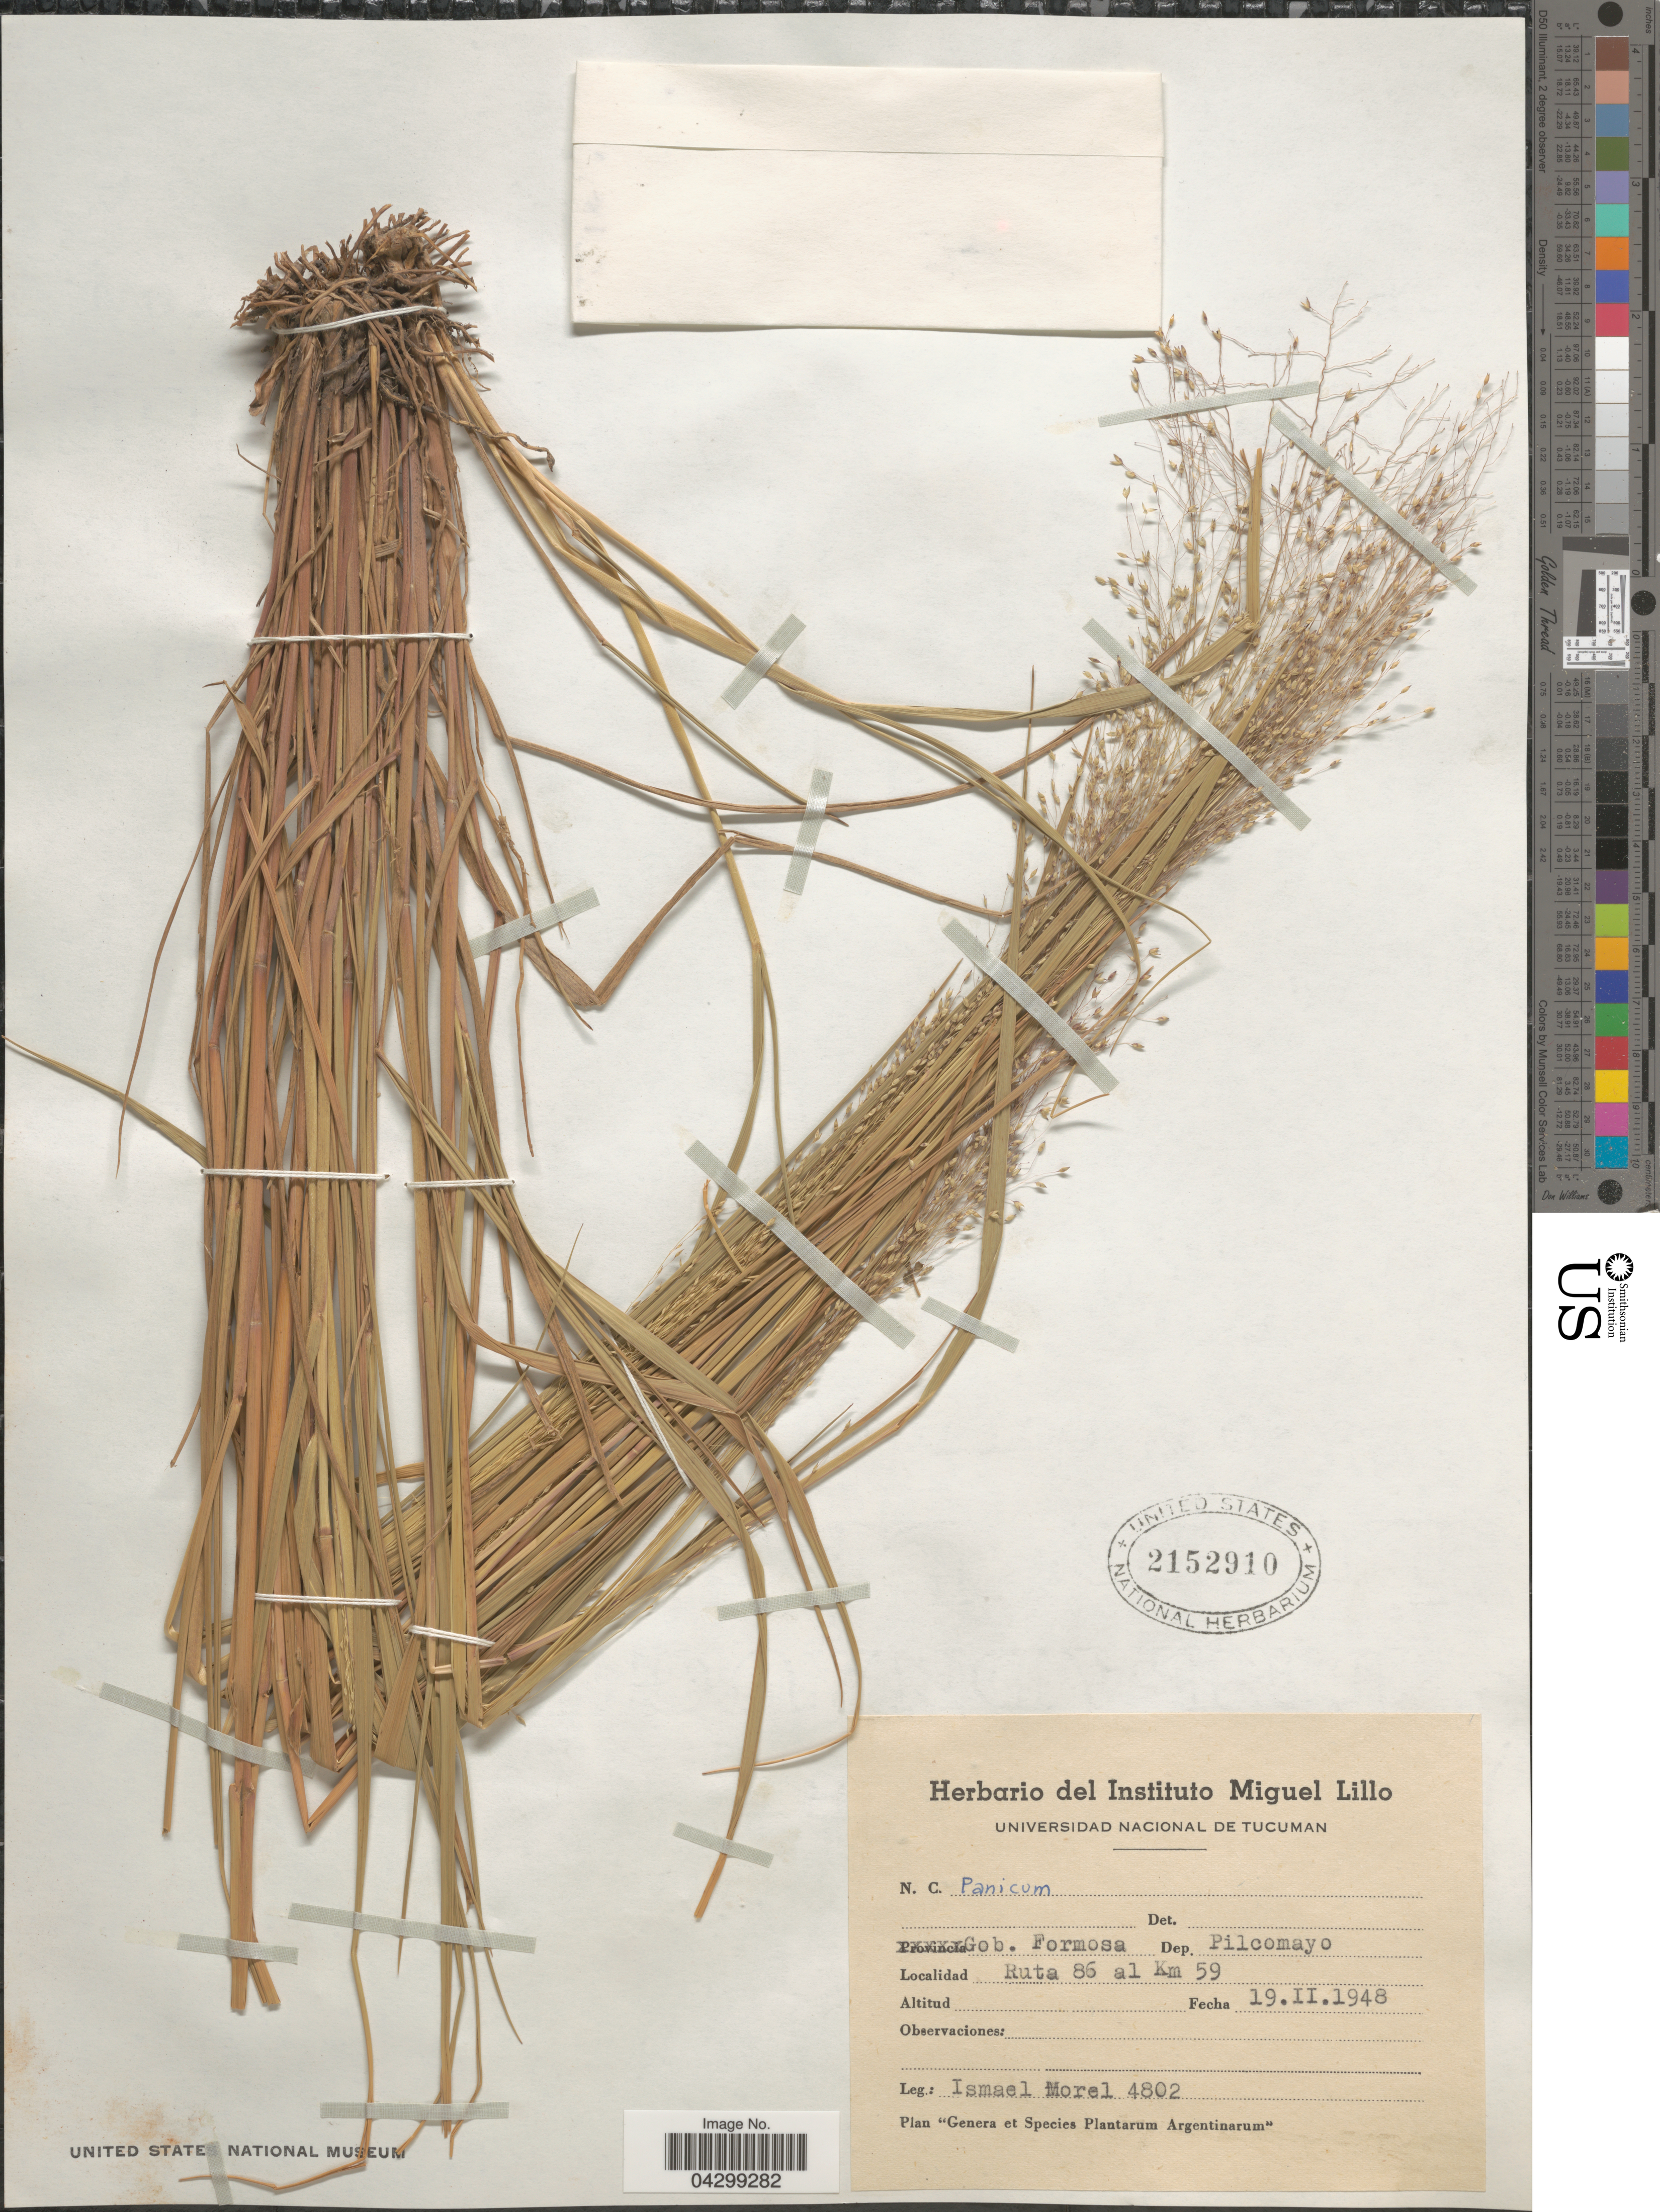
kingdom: Plantae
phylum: Tracheophyta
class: Liliopsida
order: Poales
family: Poaceae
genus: Panicum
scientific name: Panicum bergii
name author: Arechav.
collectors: I. Morel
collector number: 4802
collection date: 1948-02-19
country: Argentina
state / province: Formosa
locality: Gob. Formosa. Dep. Pilcomayo. Ruta 86 al Km 59.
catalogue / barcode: US 2152910